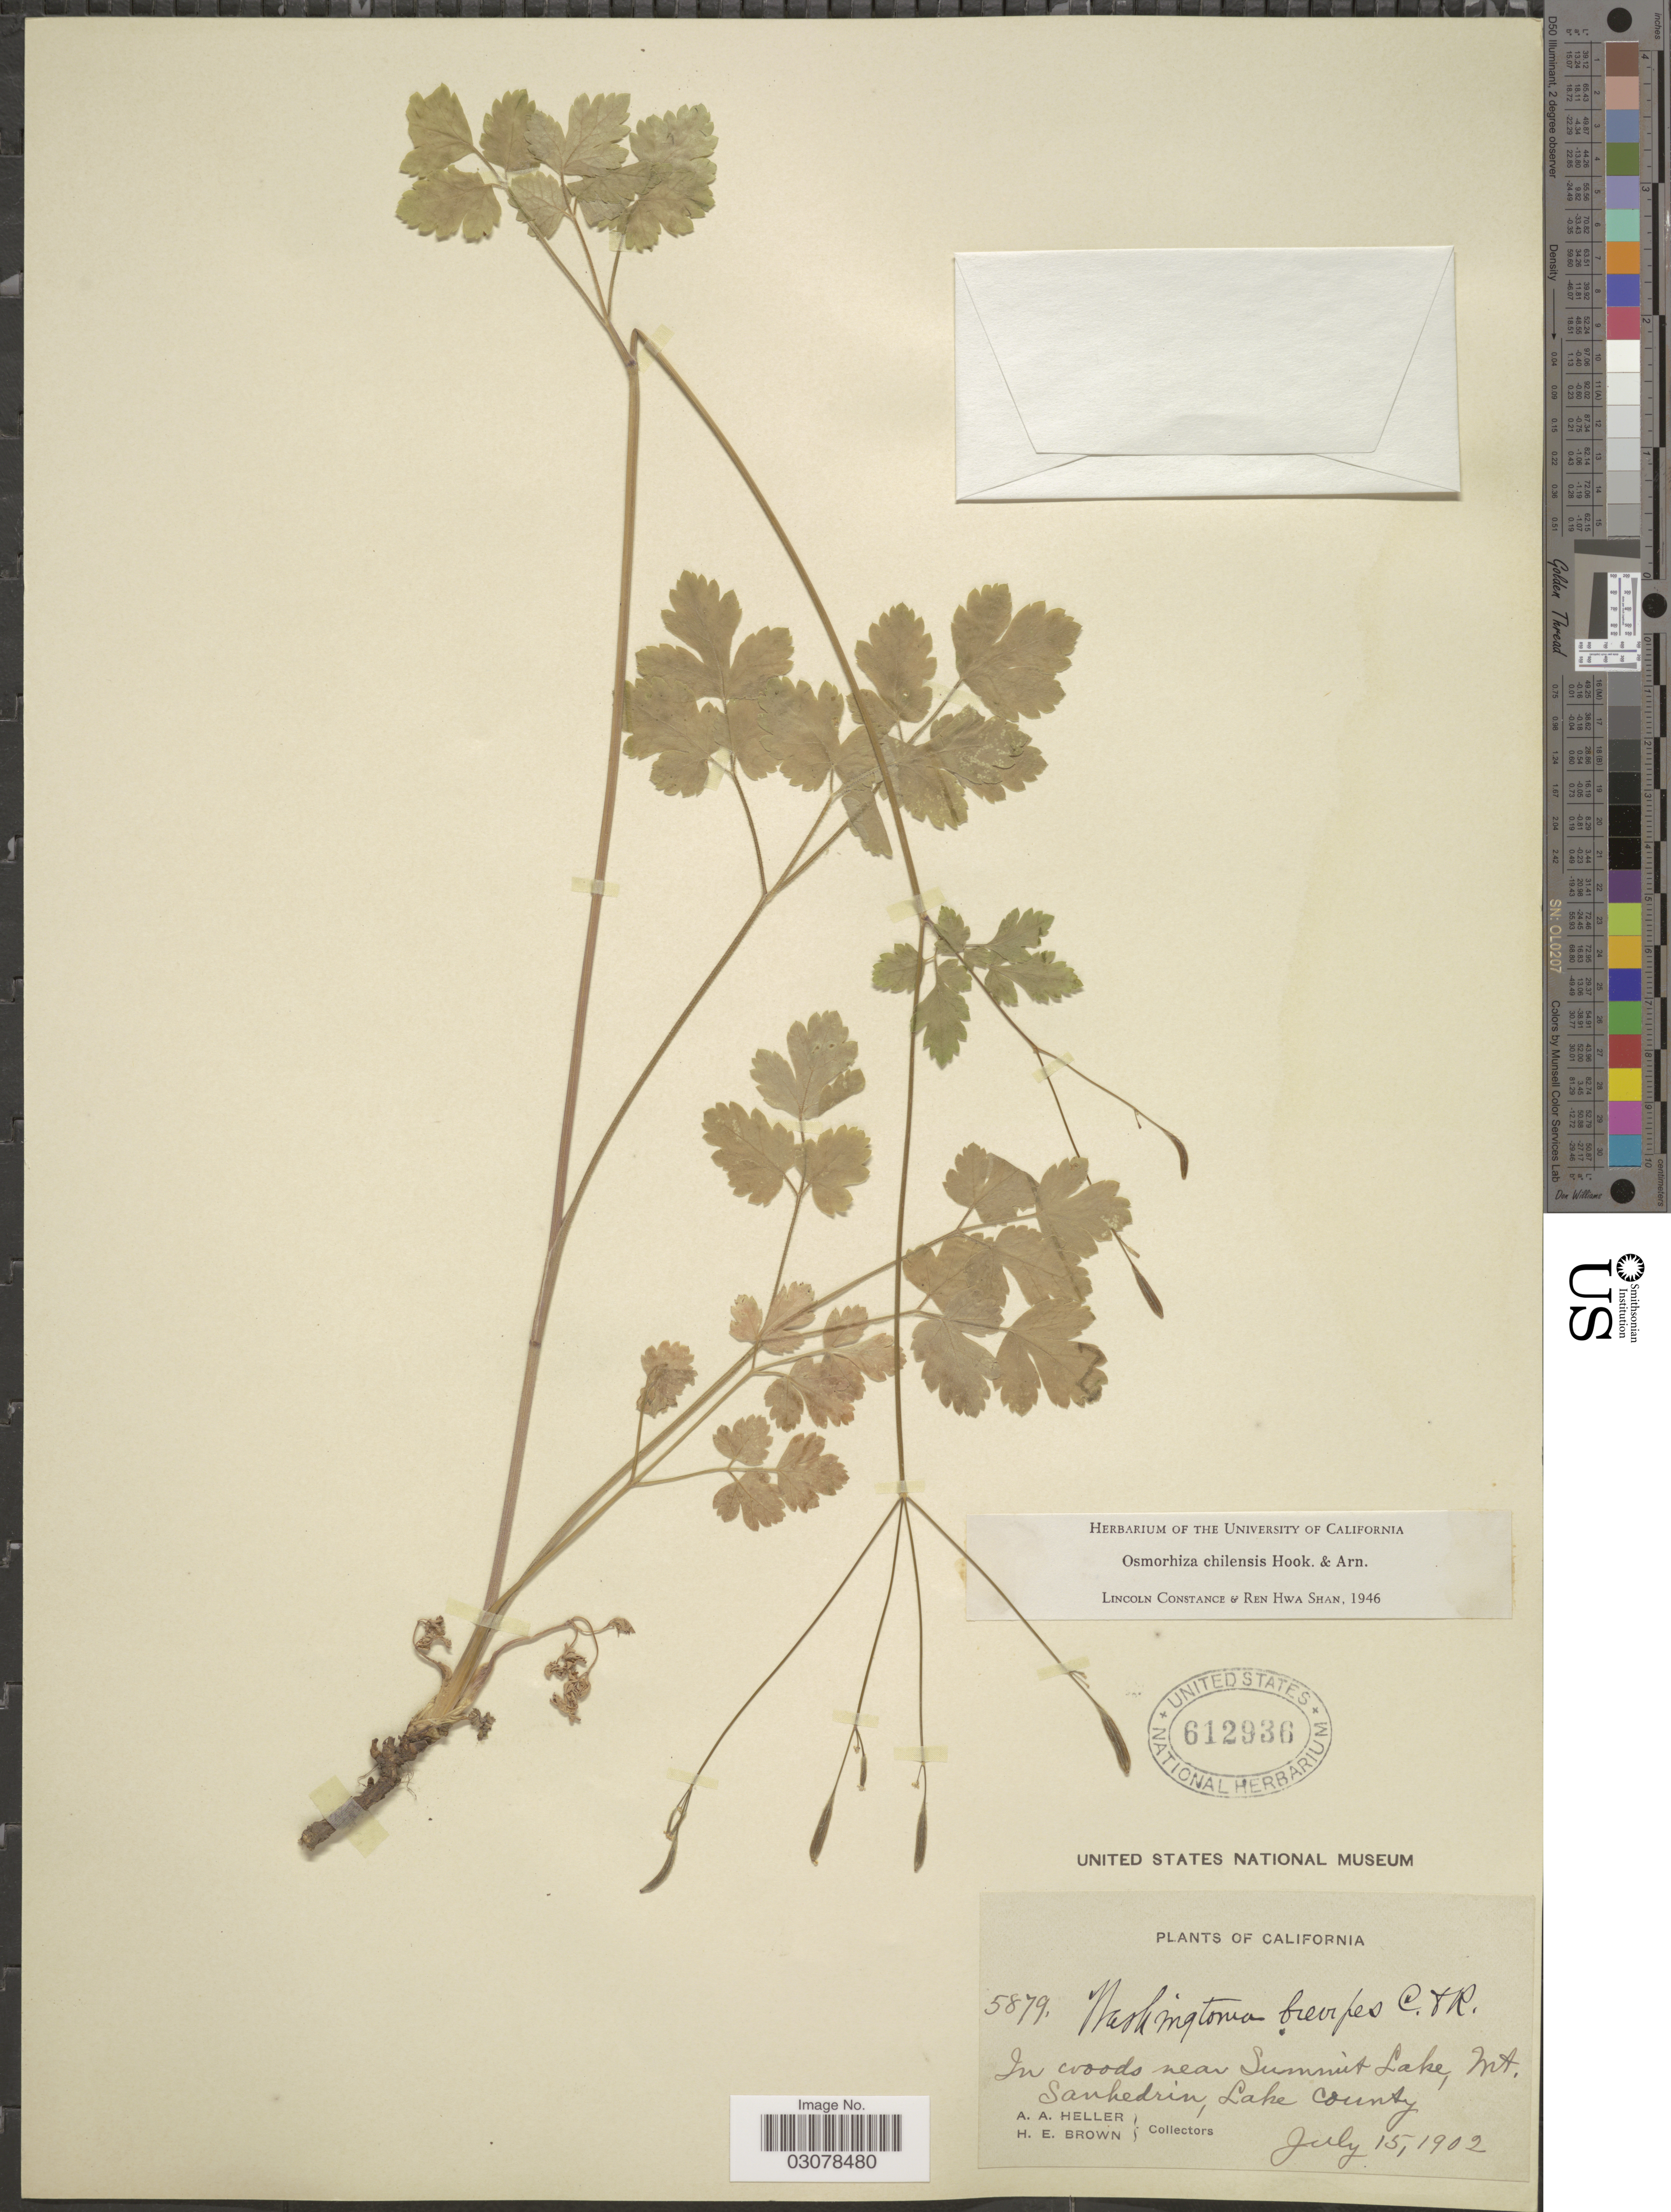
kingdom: Plantae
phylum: Tracheophyta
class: Magnoliopsida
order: Apiales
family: Apiaceae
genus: Osmorhiza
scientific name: Osmorhiza chilensis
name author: Hook. & Arn.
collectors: A. A. Heller & H. E. Brown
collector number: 5879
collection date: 1902-07-15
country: United States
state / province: California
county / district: Lake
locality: In woods near Summit Lake, Mt. Sankedrin, Lake County.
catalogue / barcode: US 612936